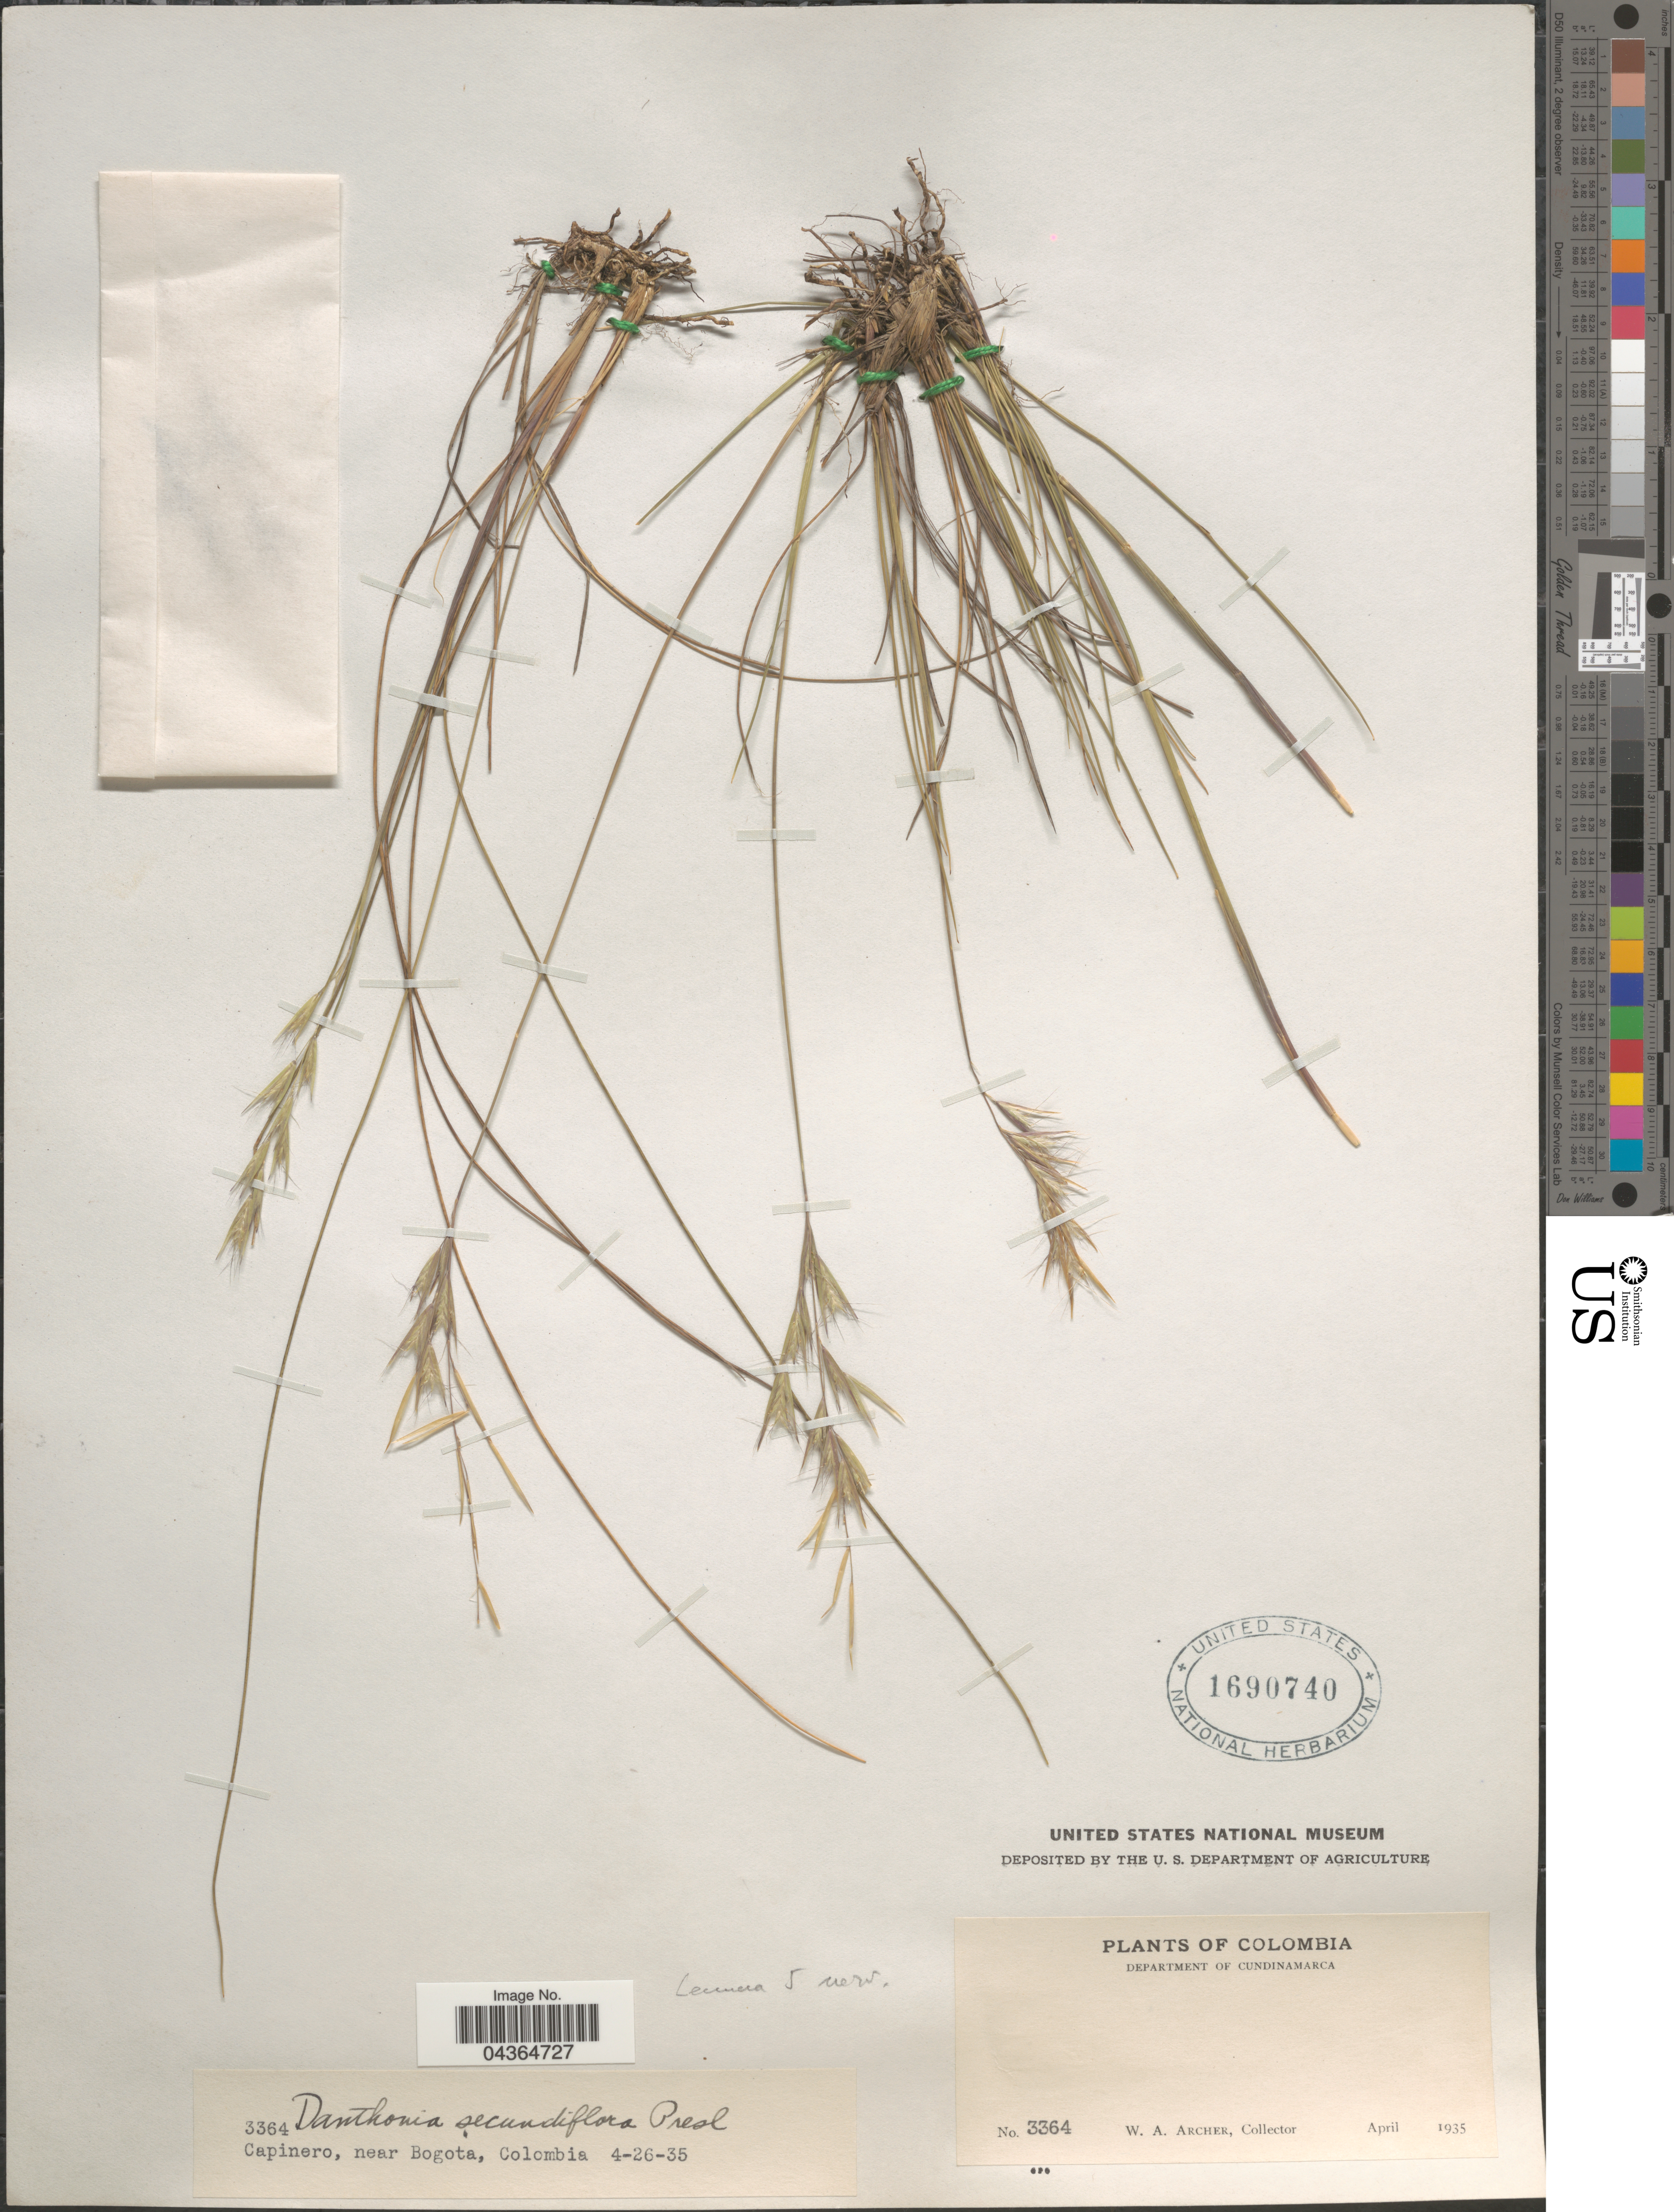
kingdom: Plantae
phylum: Tracheophyta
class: Liliopsida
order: Poales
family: Poaceae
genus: Danthonia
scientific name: Danthonia secundiflora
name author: J. Presl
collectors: W. Archer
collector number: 3364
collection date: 1935-04-26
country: Colombia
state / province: Cundinamarca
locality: Capinero, near Bogota. Department of Cundinamarca.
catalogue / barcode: US 1690740